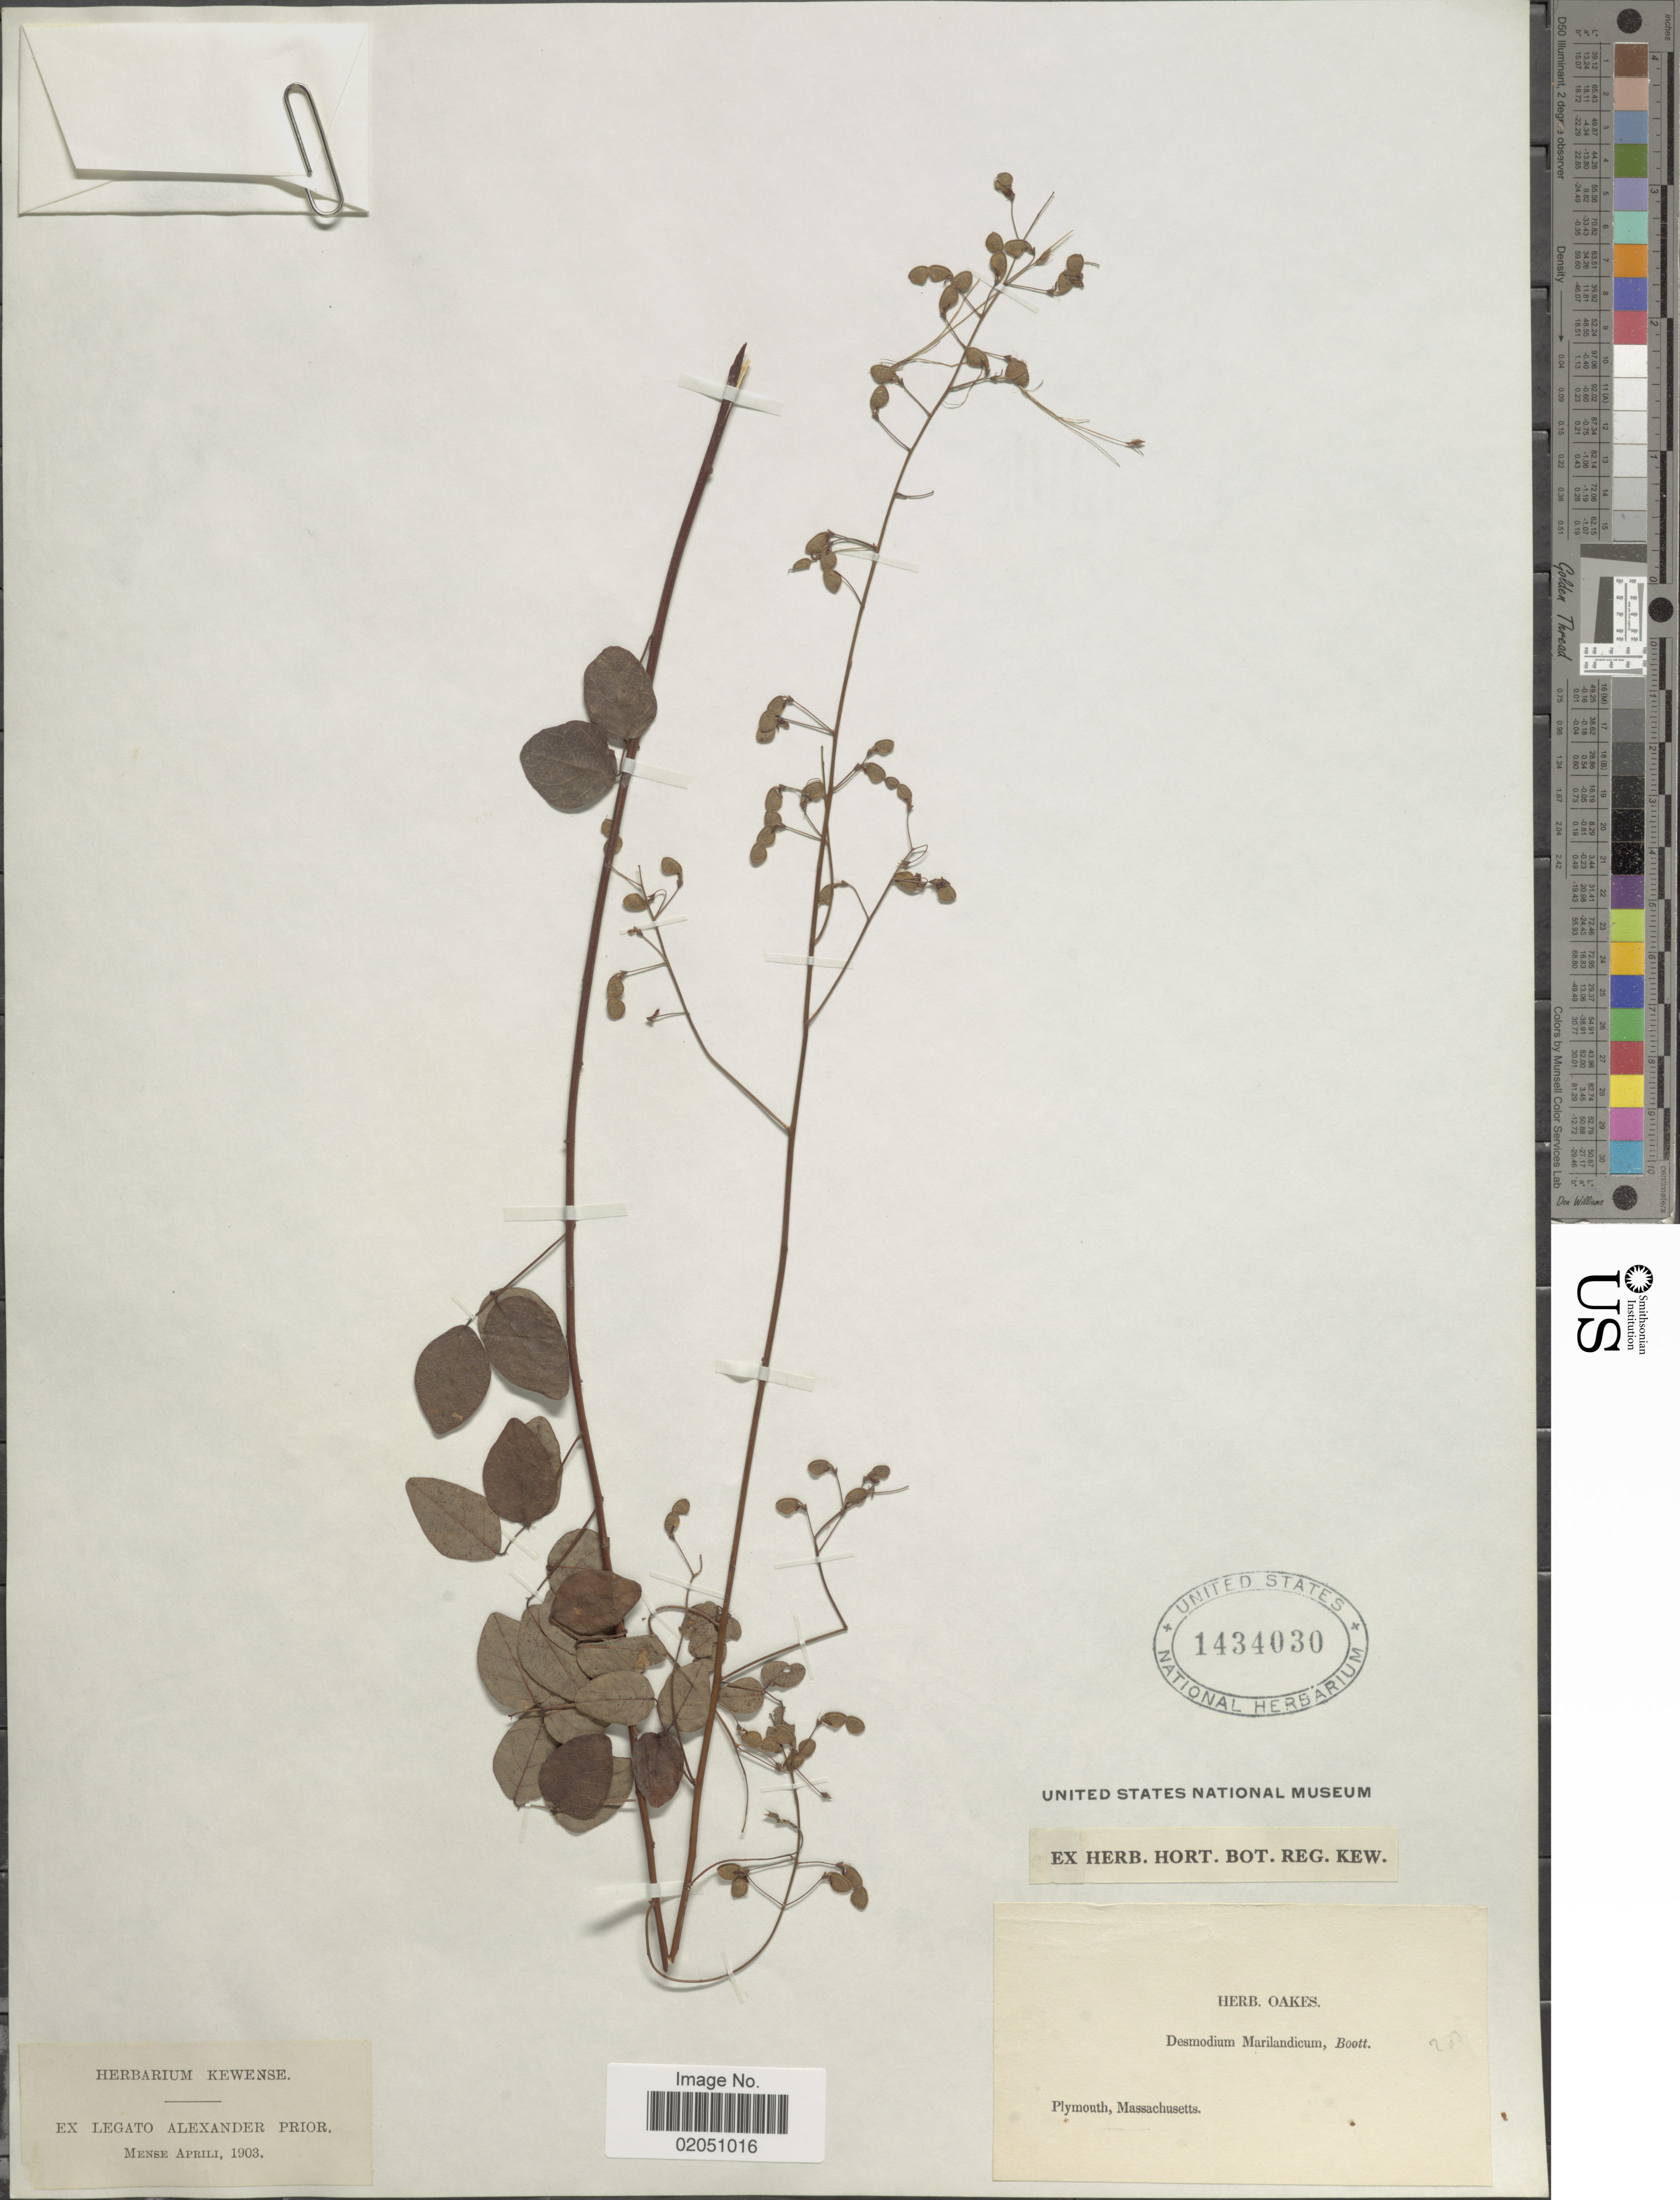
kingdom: Plantae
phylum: Tracheophyta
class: Magnoliopsida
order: Fabales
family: Fabaceae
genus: Desmodium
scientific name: Desmodium marilandicum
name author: Darl.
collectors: ex herb. Oakes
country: United States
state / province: Massachusetts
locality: Plymouth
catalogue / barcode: US 1434030